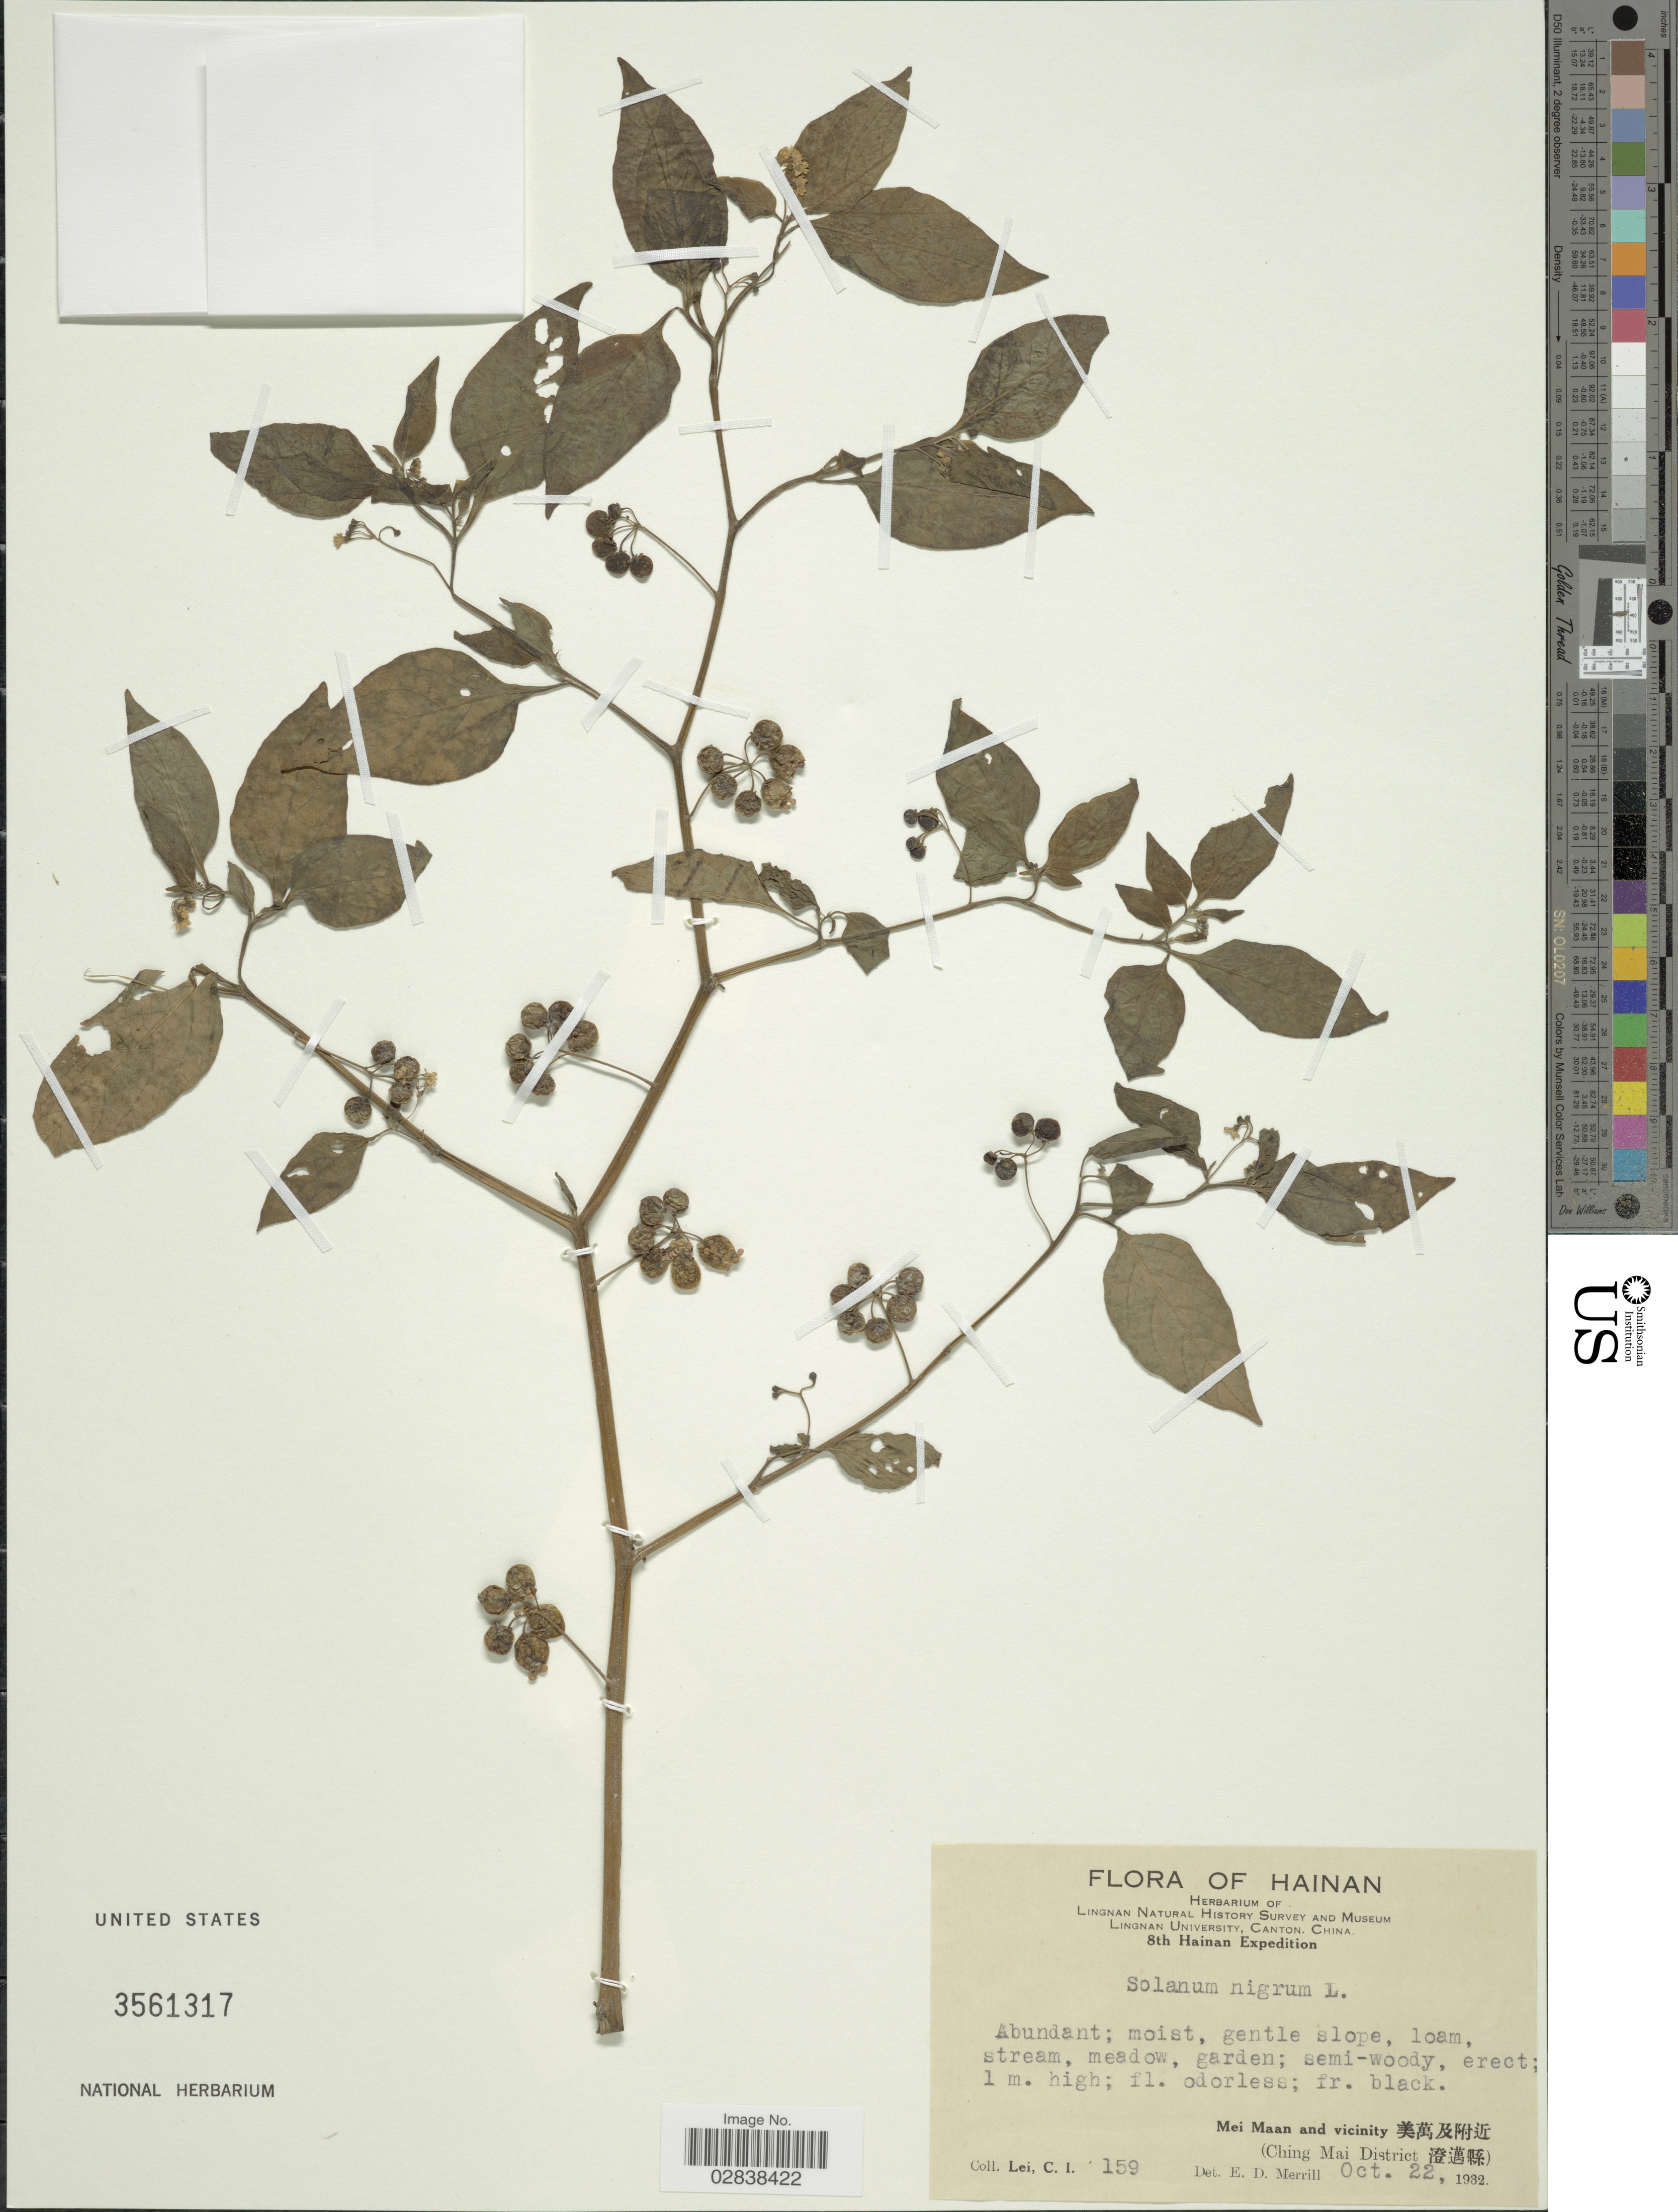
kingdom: Plantae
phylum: Tracheophyta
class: Magnoliopsida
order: Solanales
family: Solanaceae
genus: Solanum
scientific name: Solanum nigrum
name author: L.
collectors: C. I. Lei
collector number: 159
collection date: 1932-10-22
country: China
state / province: Hainan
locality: Hainan, Mei Maan and vicinity (Ching Mai District).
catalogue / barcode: US 3561317